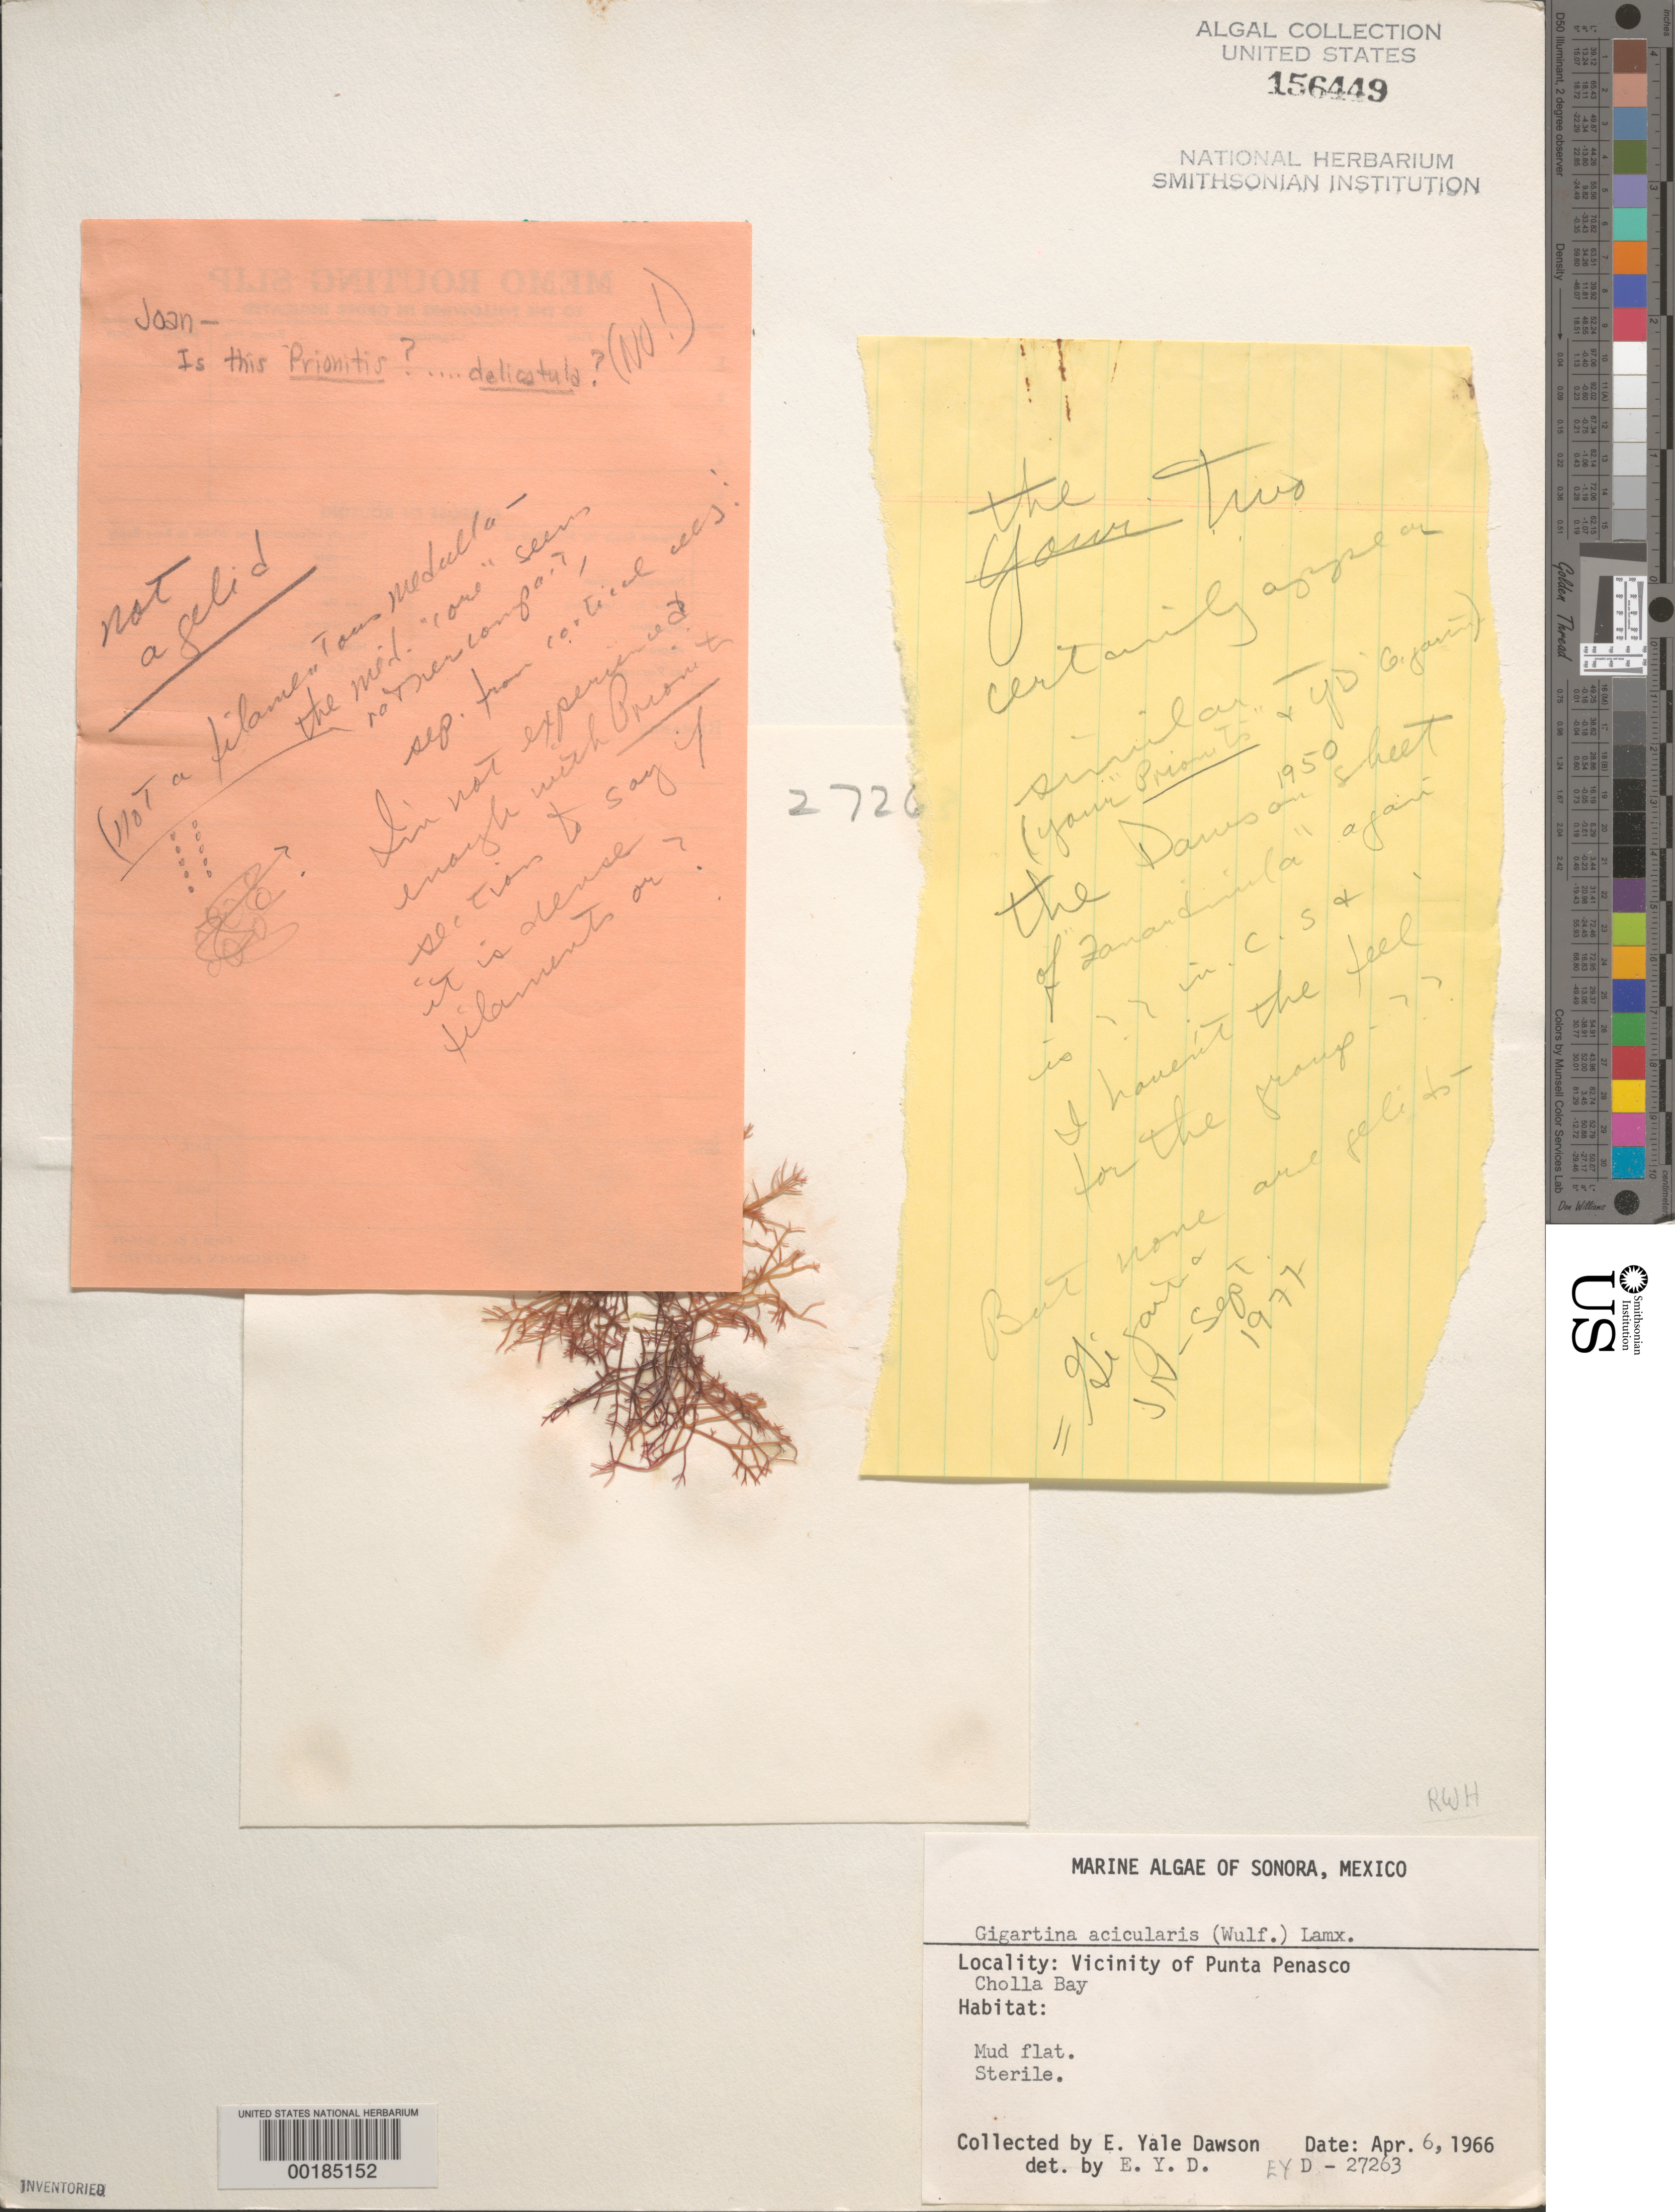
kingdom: Plantae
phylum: Rhodophyta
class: Florideophyceae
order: Gigartinales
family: Gigartinaceae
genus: Chondracanthus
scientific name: Chondracanthus acicularis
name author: (Roth) Fredericq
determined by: Algae name updating Project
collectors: E. Y. Dawson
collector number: EYD 27263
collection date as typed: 06 Apr 1966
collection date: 1966-04-06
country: Mexico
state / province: Sonora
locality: Bahia Cholla (Cholla Bay), Punta Penasco area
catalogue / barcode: US 156449